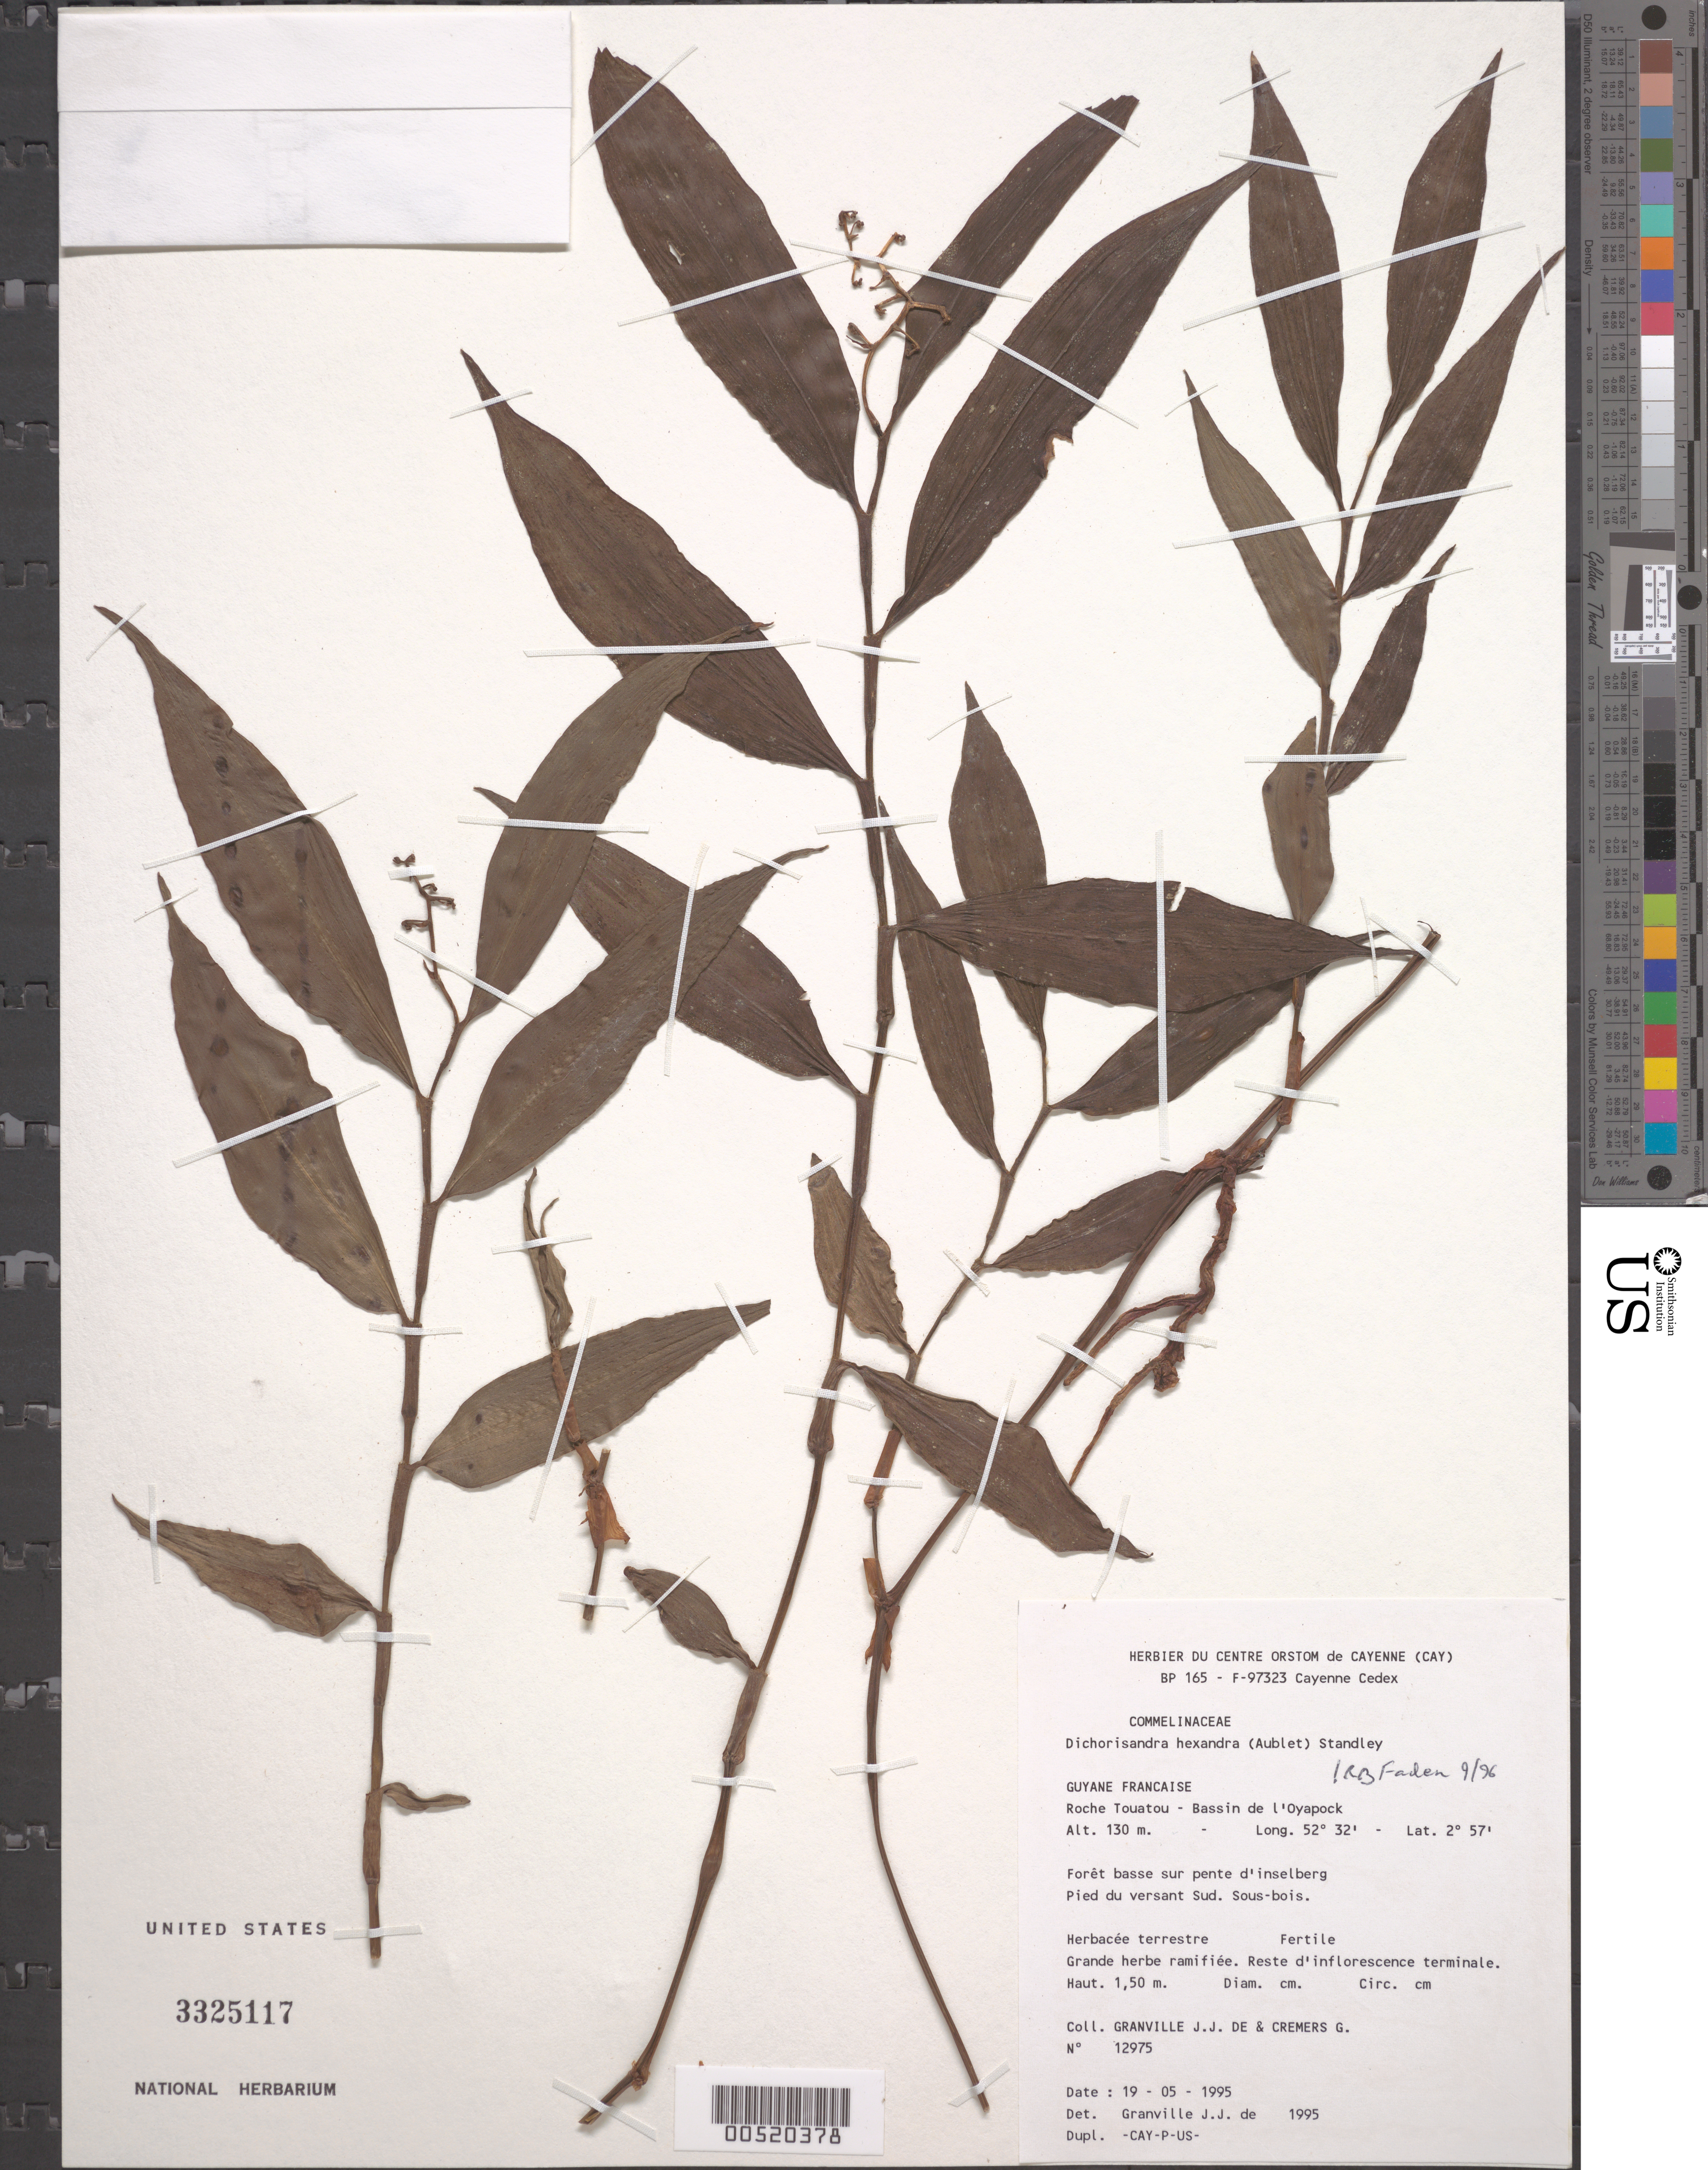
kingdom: Plantae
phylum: Tracheophyta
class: Liliopsida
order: Commelinales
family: Commelinaceae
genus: Dichorisandra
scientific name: Dichorisandra hexandra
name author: (Aubl.) Standl.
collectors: J.-J. de Granville & G. Cremers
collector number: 12975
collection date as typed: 19 May 1996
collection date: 1996-05-19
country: French Guiana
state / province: Cayenne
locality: Roche touatou - bassin de l'oyapock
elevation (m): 130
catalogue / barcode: US 3325117